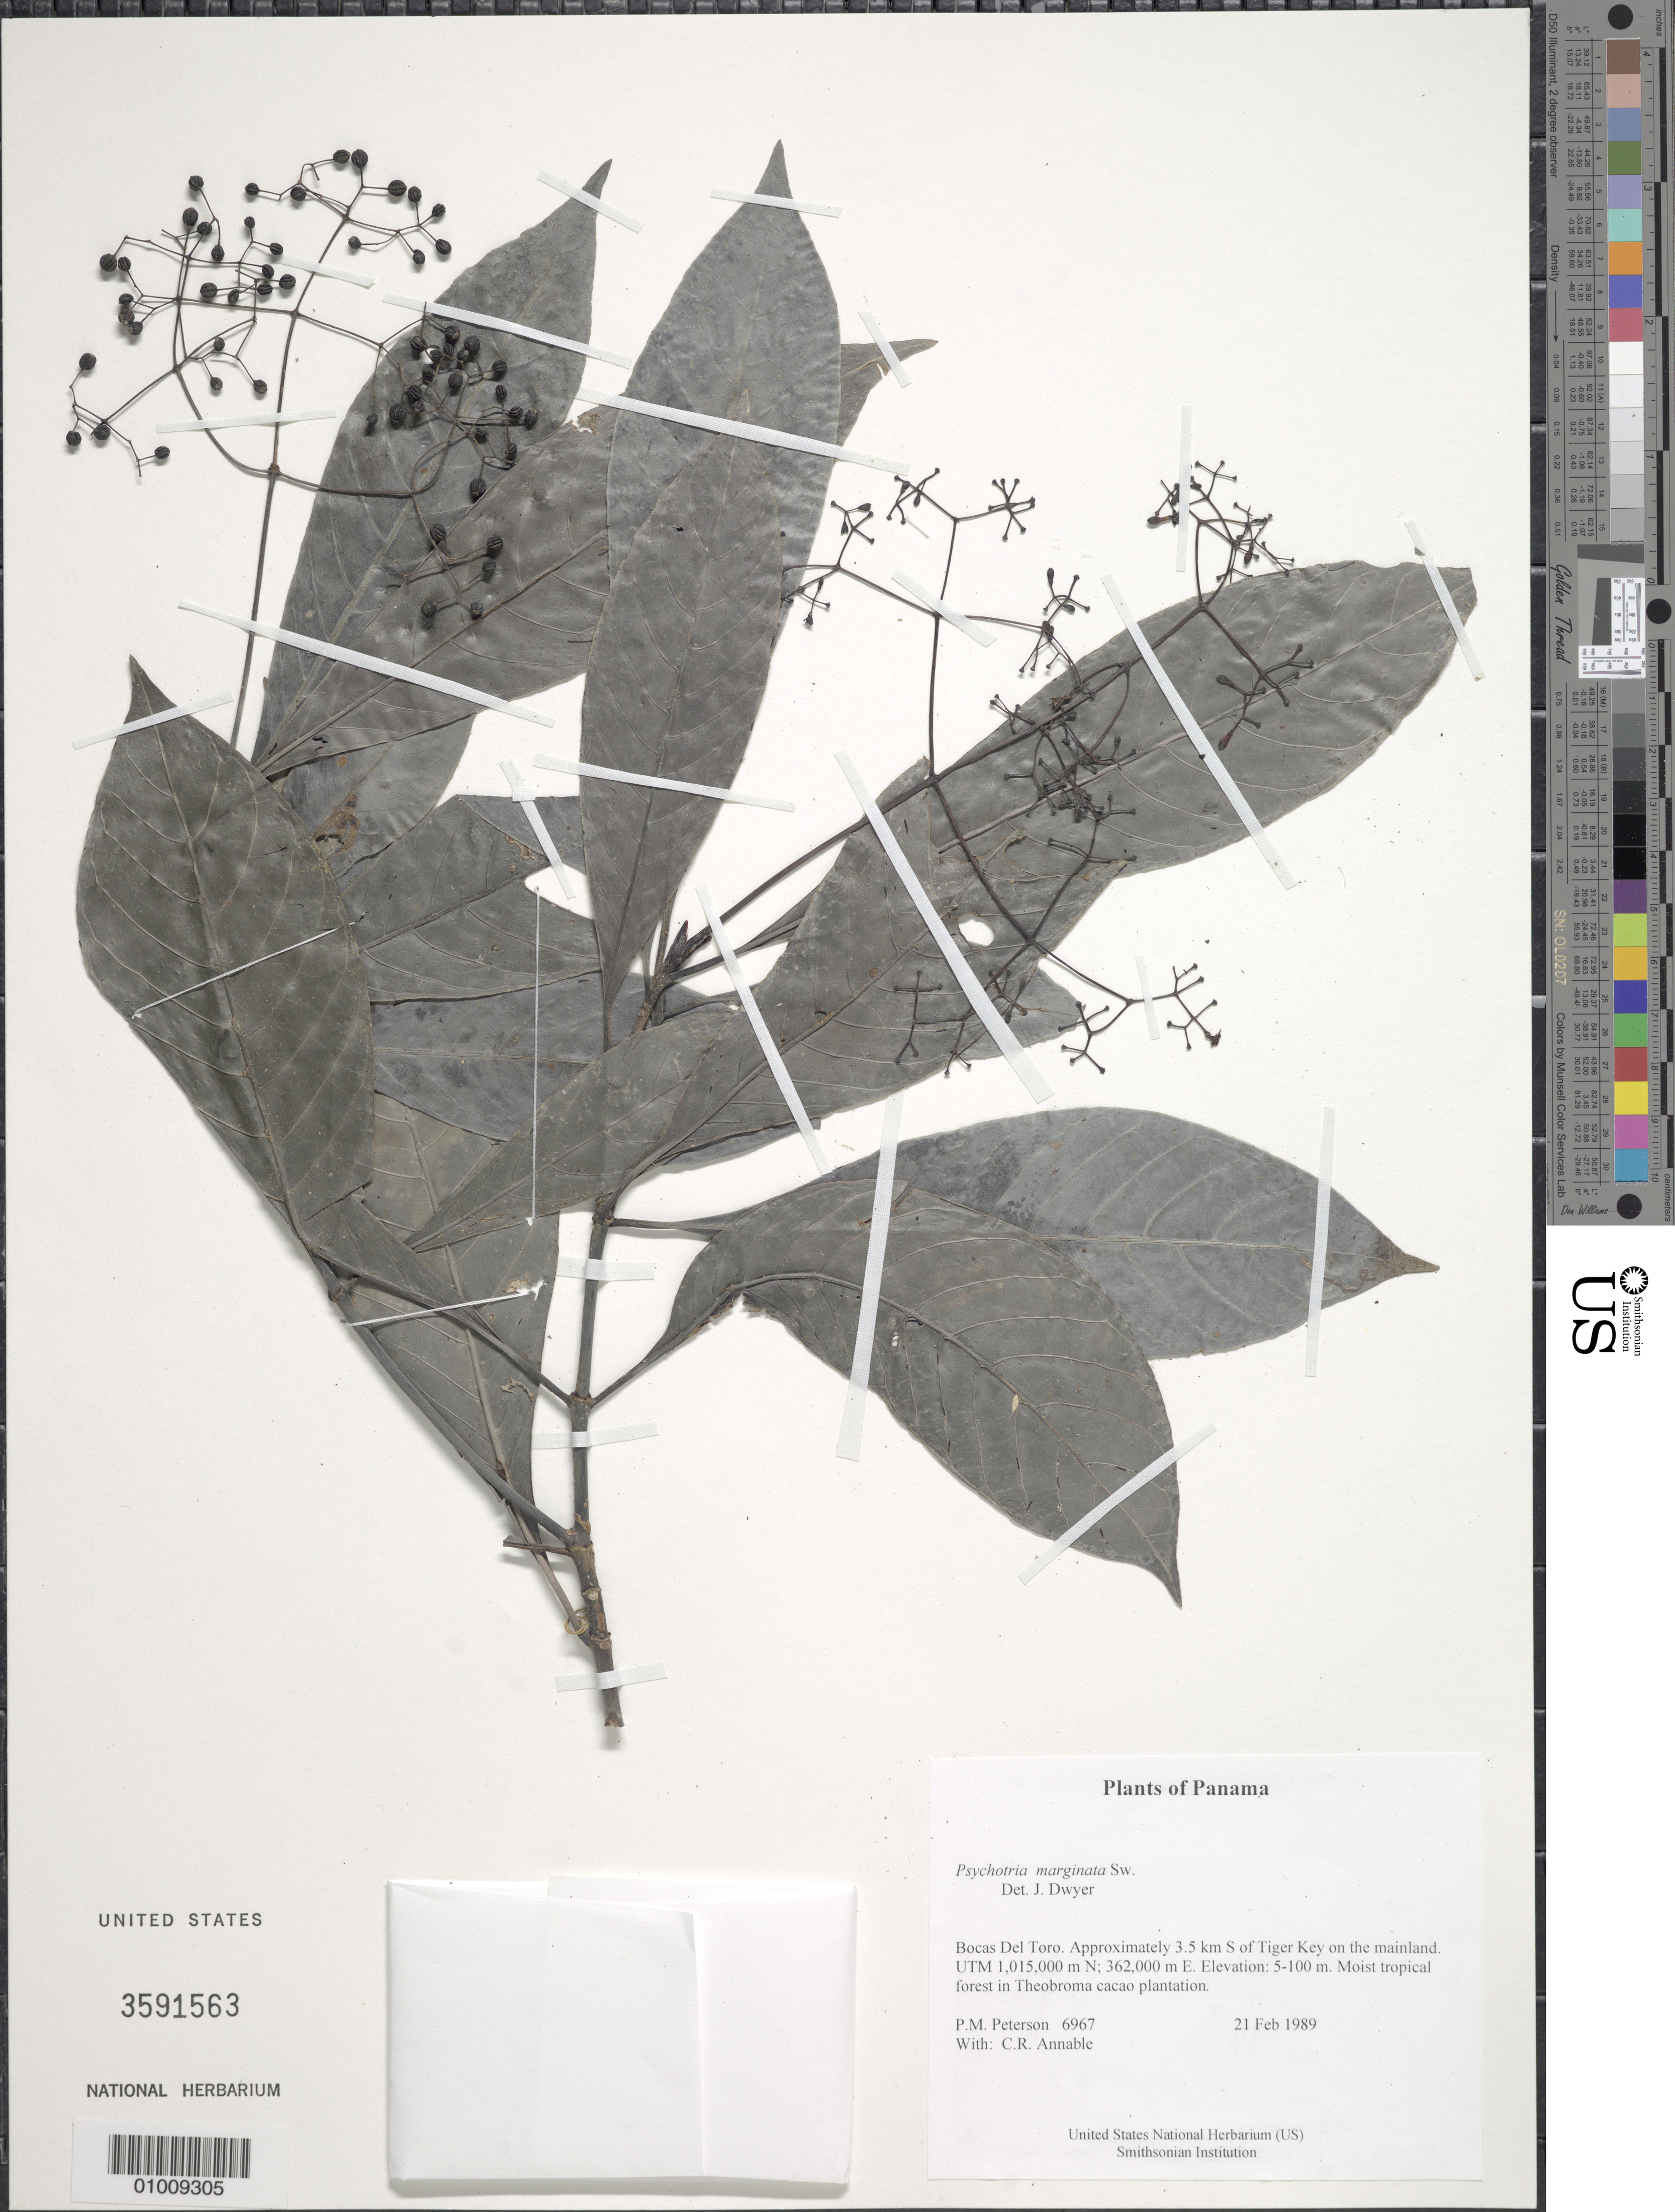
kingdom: Plantae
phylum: Tracheophyta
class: Magnoliopsida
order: Gentianales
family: Rubiaceae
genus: Psychotria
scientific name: Psychotria marginata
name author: Sw.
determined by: Dwyer, J.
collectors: P. M. Peterson & C. R. Annable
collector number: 06967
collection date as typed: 21 Feb 1989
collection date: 1989-02-21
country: Panama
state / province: Bocas del Toro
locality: Approximately 3.5 km S of Tiger Key on the mainland. UTM 1,015,000 m N; 362,000 m E.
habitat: Moist tropical forest in Theobroma cacao plantation.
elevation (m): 5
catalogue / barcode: US 3591563